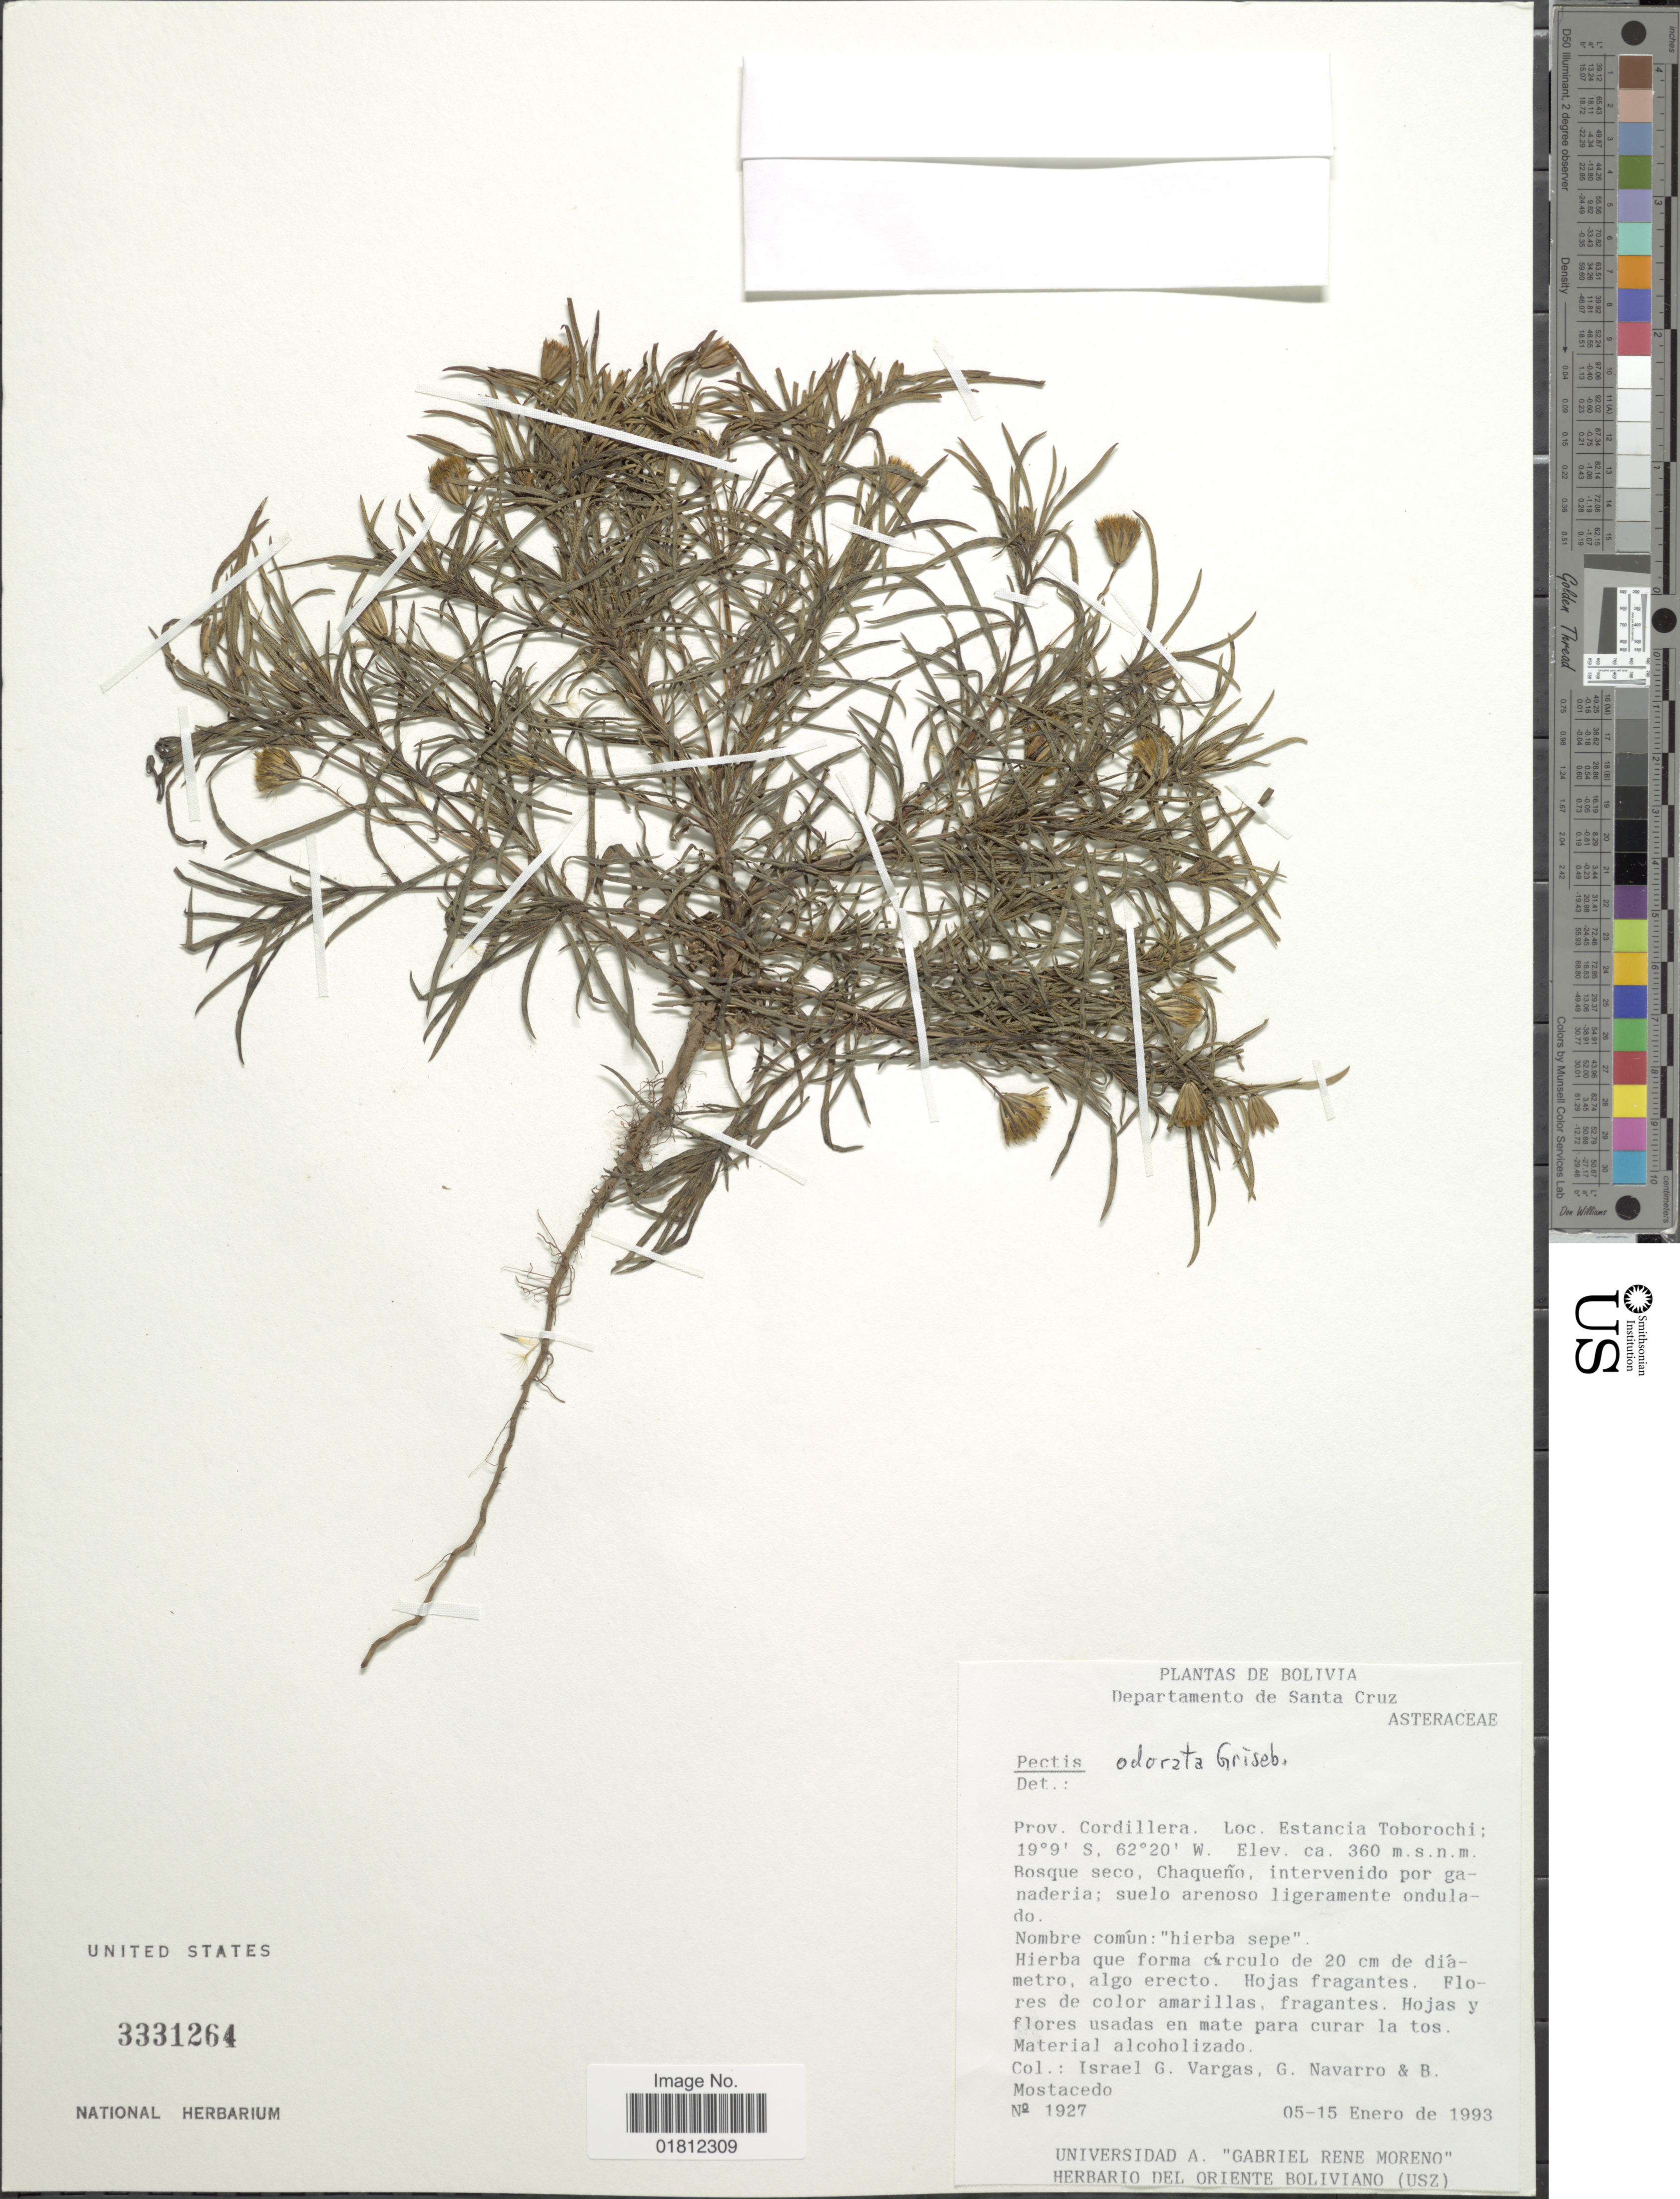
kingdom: Plantae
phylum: Tracheophyta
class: Magnoliopsida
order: Asterales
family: Asteraceae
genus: Pectis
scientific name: Pectis odorata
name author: Griseb.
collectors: I. G. Vargas C., G. Navarro & B. Mostacedo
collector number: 1927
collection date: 1993-01-05/1993-01-15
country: Bolivia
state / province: Santa Cruz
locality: Departamento de Santa Cruz. Prov. Cordillera. Estancia Toborochi.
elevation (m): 360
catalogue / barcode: US 3331264